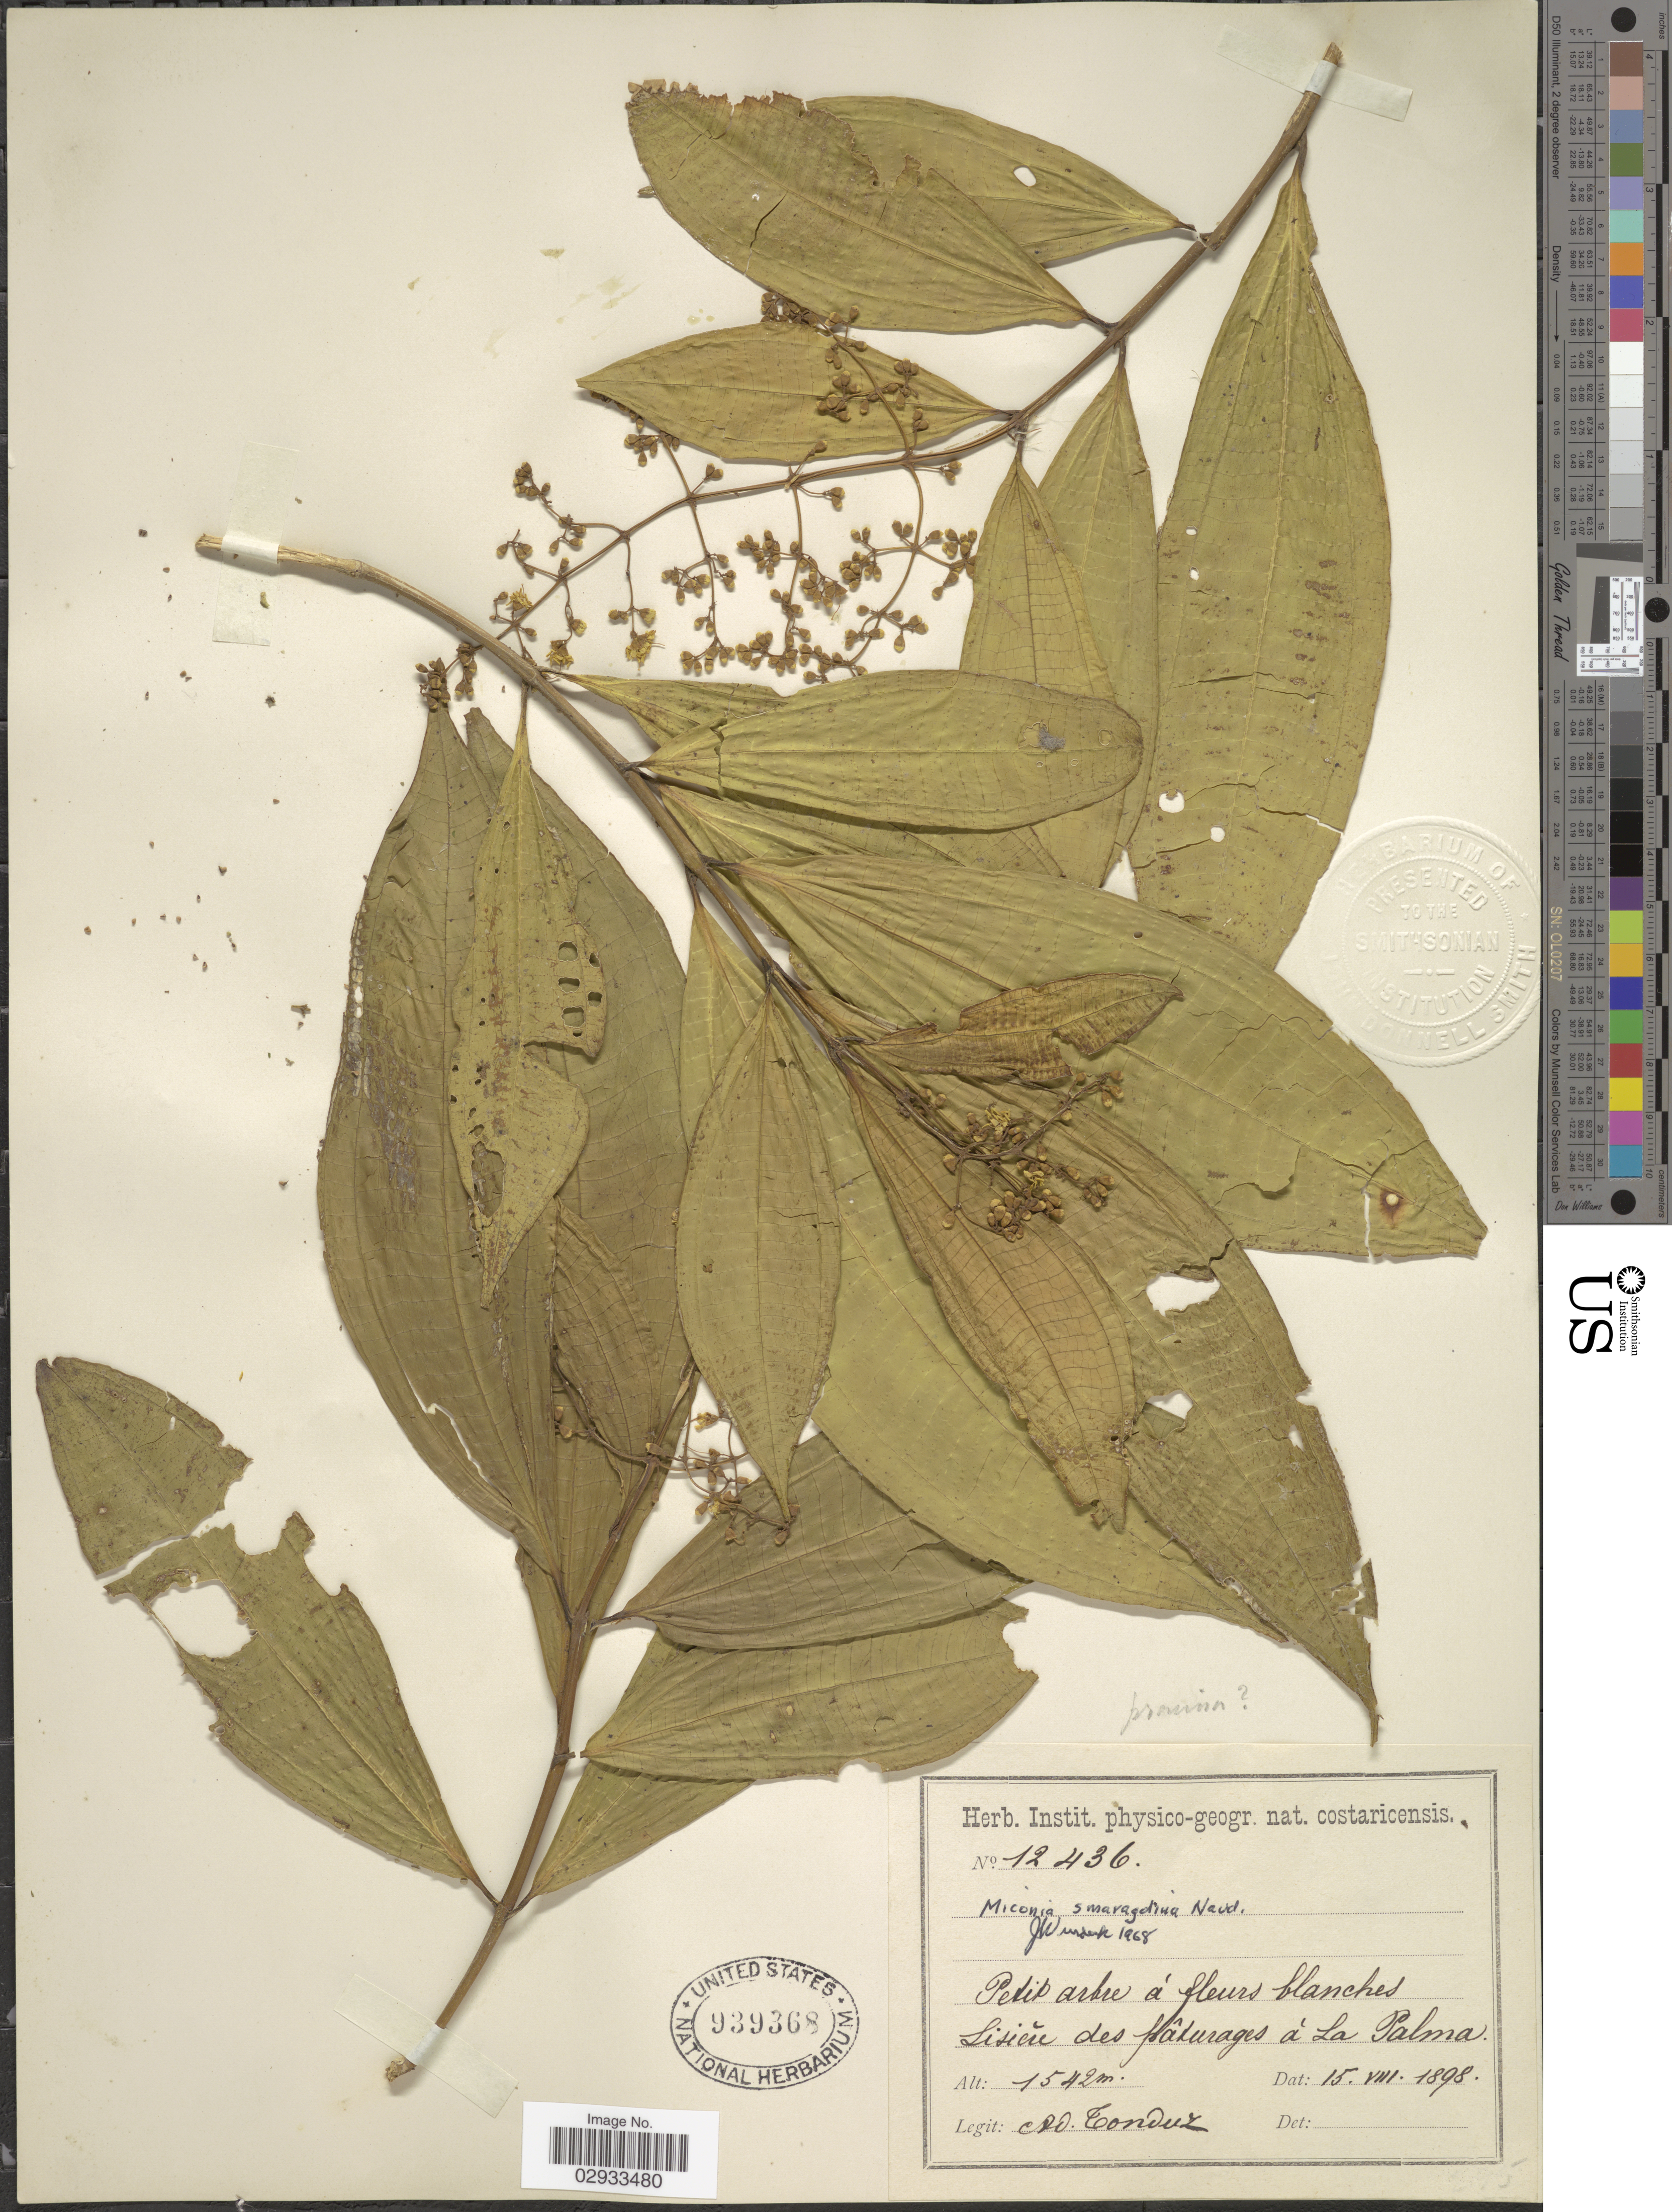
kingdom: Plantae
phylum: Tracheophyta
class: Magnoliopsida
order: Myrtales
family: Melastomataceae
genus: Miconia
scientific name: Miconia smaragdina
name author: Naudin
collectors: A. Tonduz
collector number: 12436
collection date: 1898-08-15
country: Costa Rica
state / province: Puntarenas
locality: Lisière des pâturages á La Palma.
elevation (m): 1542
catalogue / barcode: US 939368